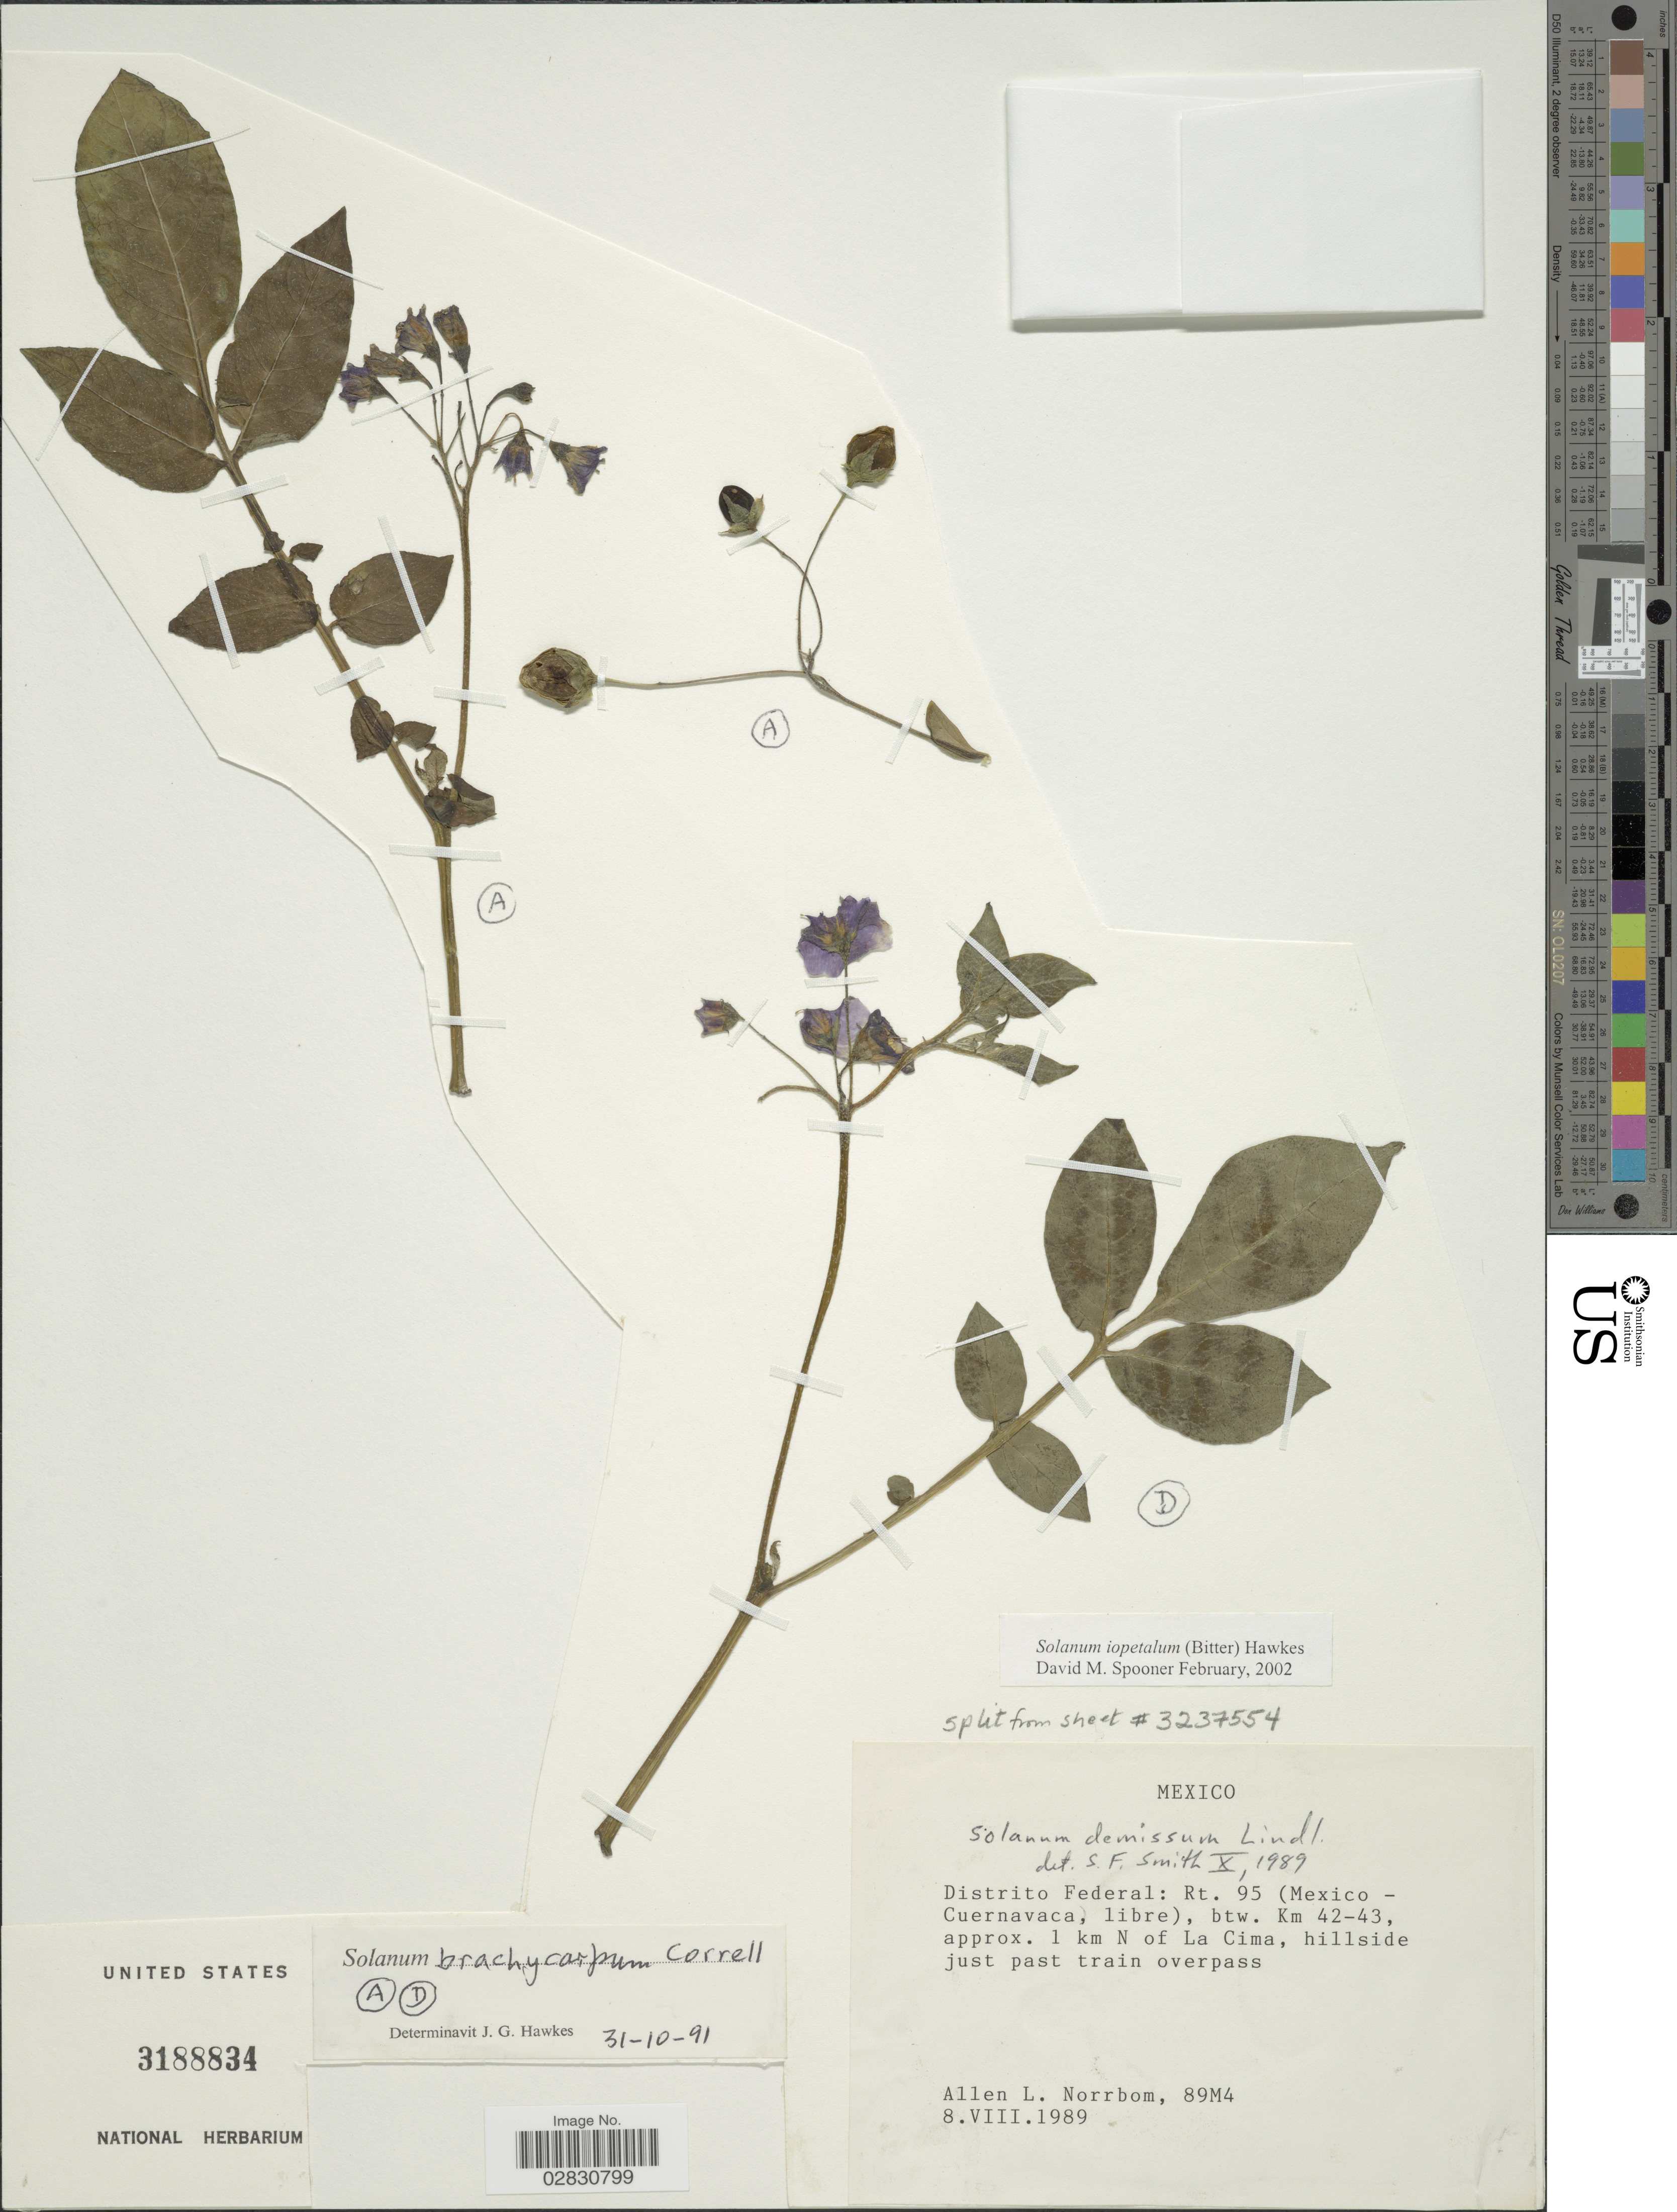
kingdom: Plantae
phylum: Tracheophyta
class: Magnoliopsida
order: Solanales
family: Solanaceae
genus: Solanum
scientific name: Solanum iopetalum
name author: (Bitter) Hawkes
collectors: A. L. Norrbom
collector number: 89M4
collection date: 1989-08-08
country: Mexico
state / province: Distrito Federal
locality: Distrito Federal: Rt. 95 (Mexico - Cuernavaca, libre), btw. Km 42-43, approx. 1 km N of La Cima, hillside just past train overpass.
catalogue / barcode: US 3188834